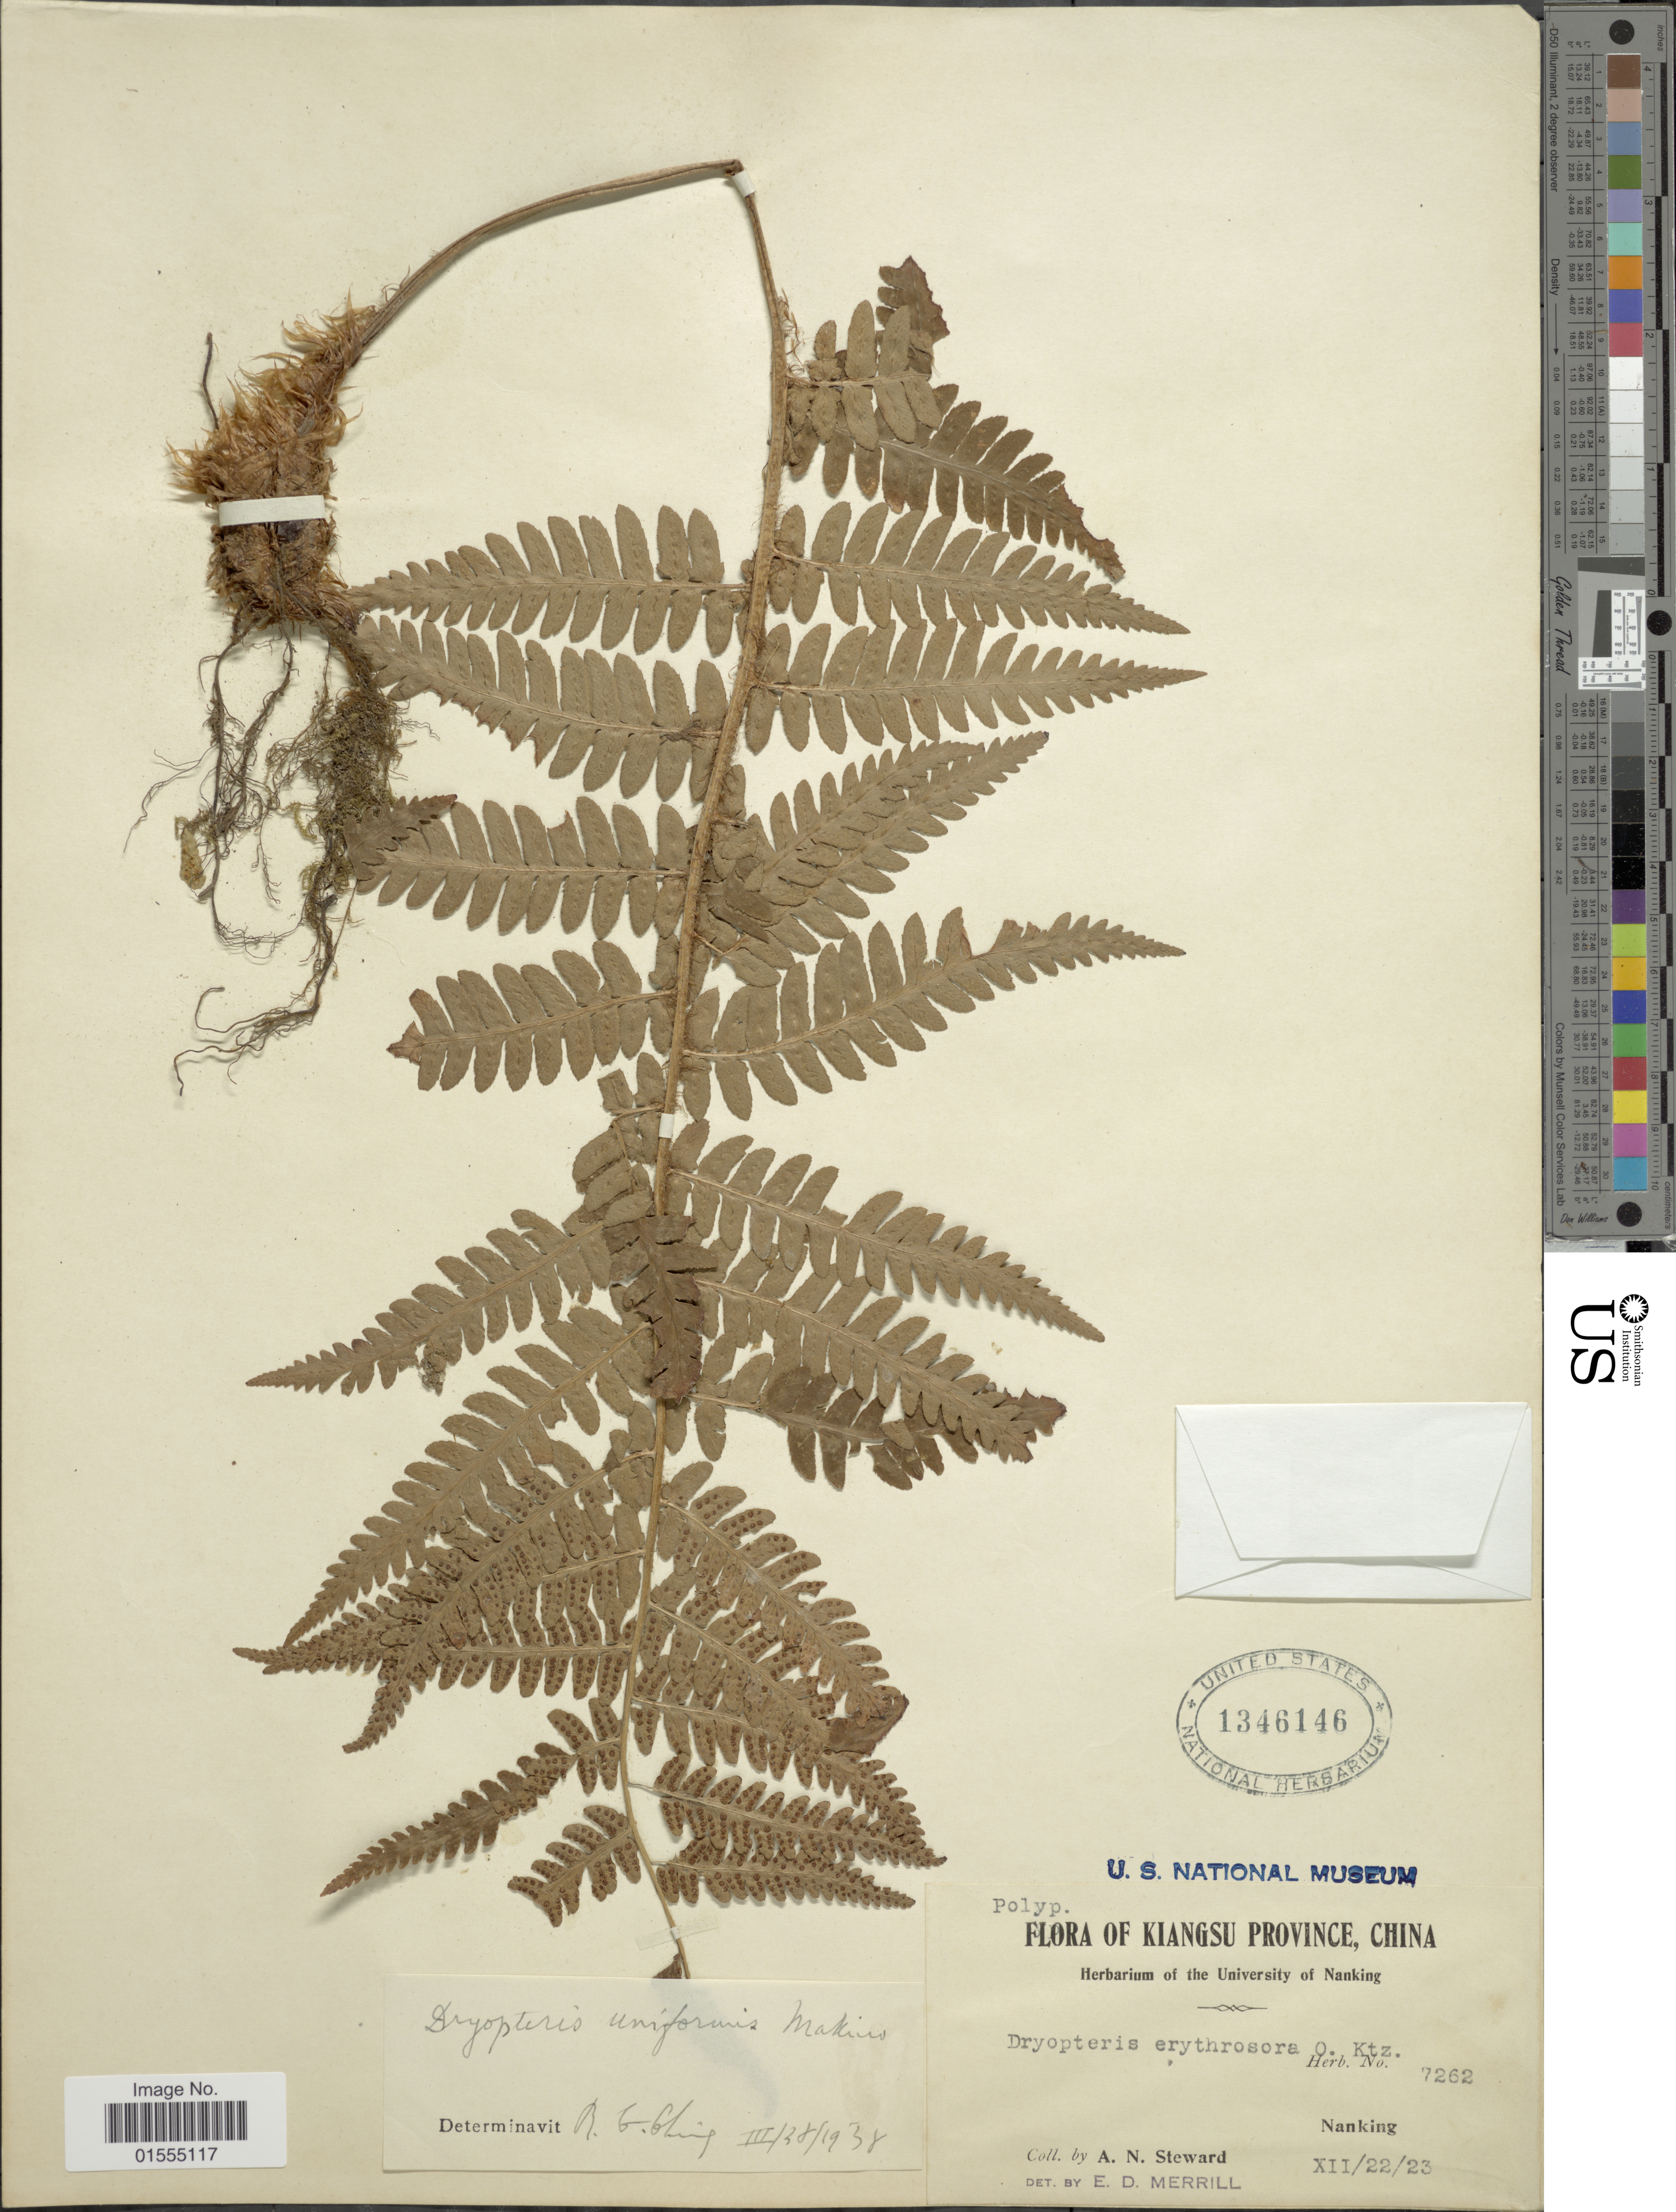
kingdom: Plantae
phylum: Tracheophyta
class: Polypodiopsida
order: Polypodiales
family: Dryopteridaceae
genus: Dryopteris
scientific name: Dryopteris uniformis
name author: (Makino) Makino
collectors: A. N. Steward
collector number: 7262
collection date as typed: Transcribed d/m/y: 22/12/23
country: China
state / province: Jiangsu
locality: Kiangsu Province, Nanking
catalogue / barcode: US 1346146